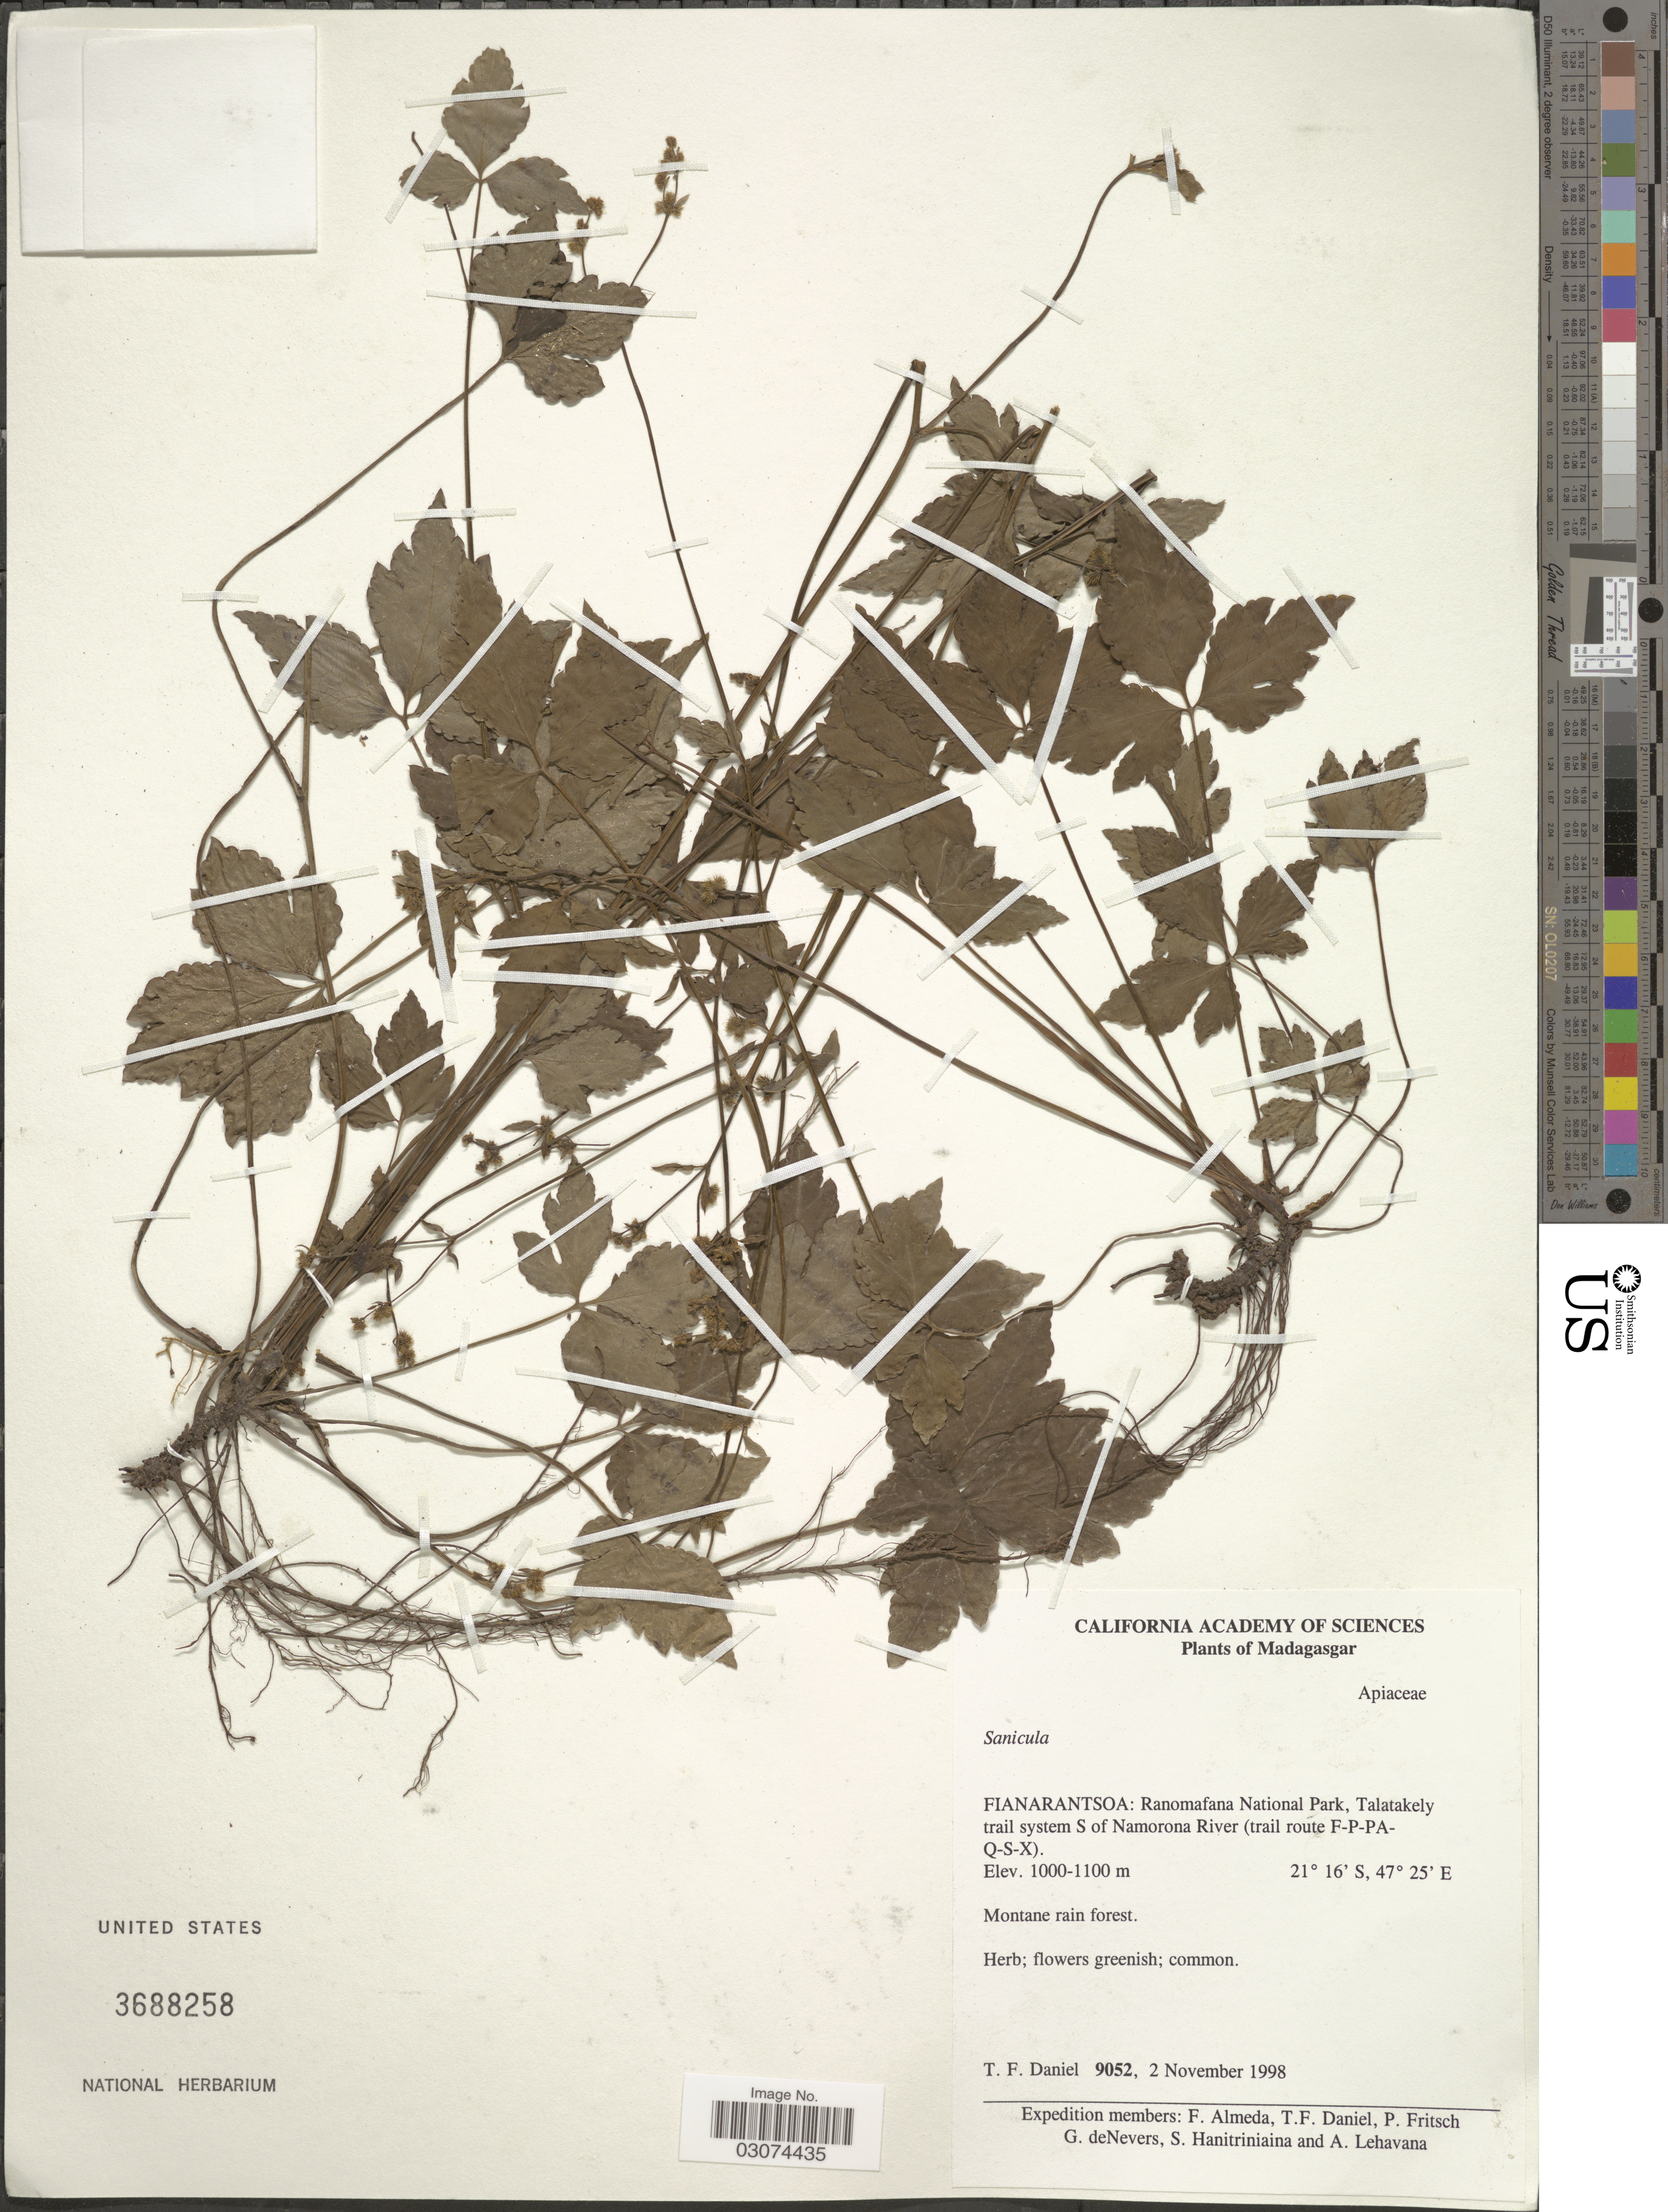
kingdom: Plantae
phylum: Tracheophyta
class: Magnoliopsida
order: Apiales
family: Apiaceae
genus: Sanicula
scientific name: Sanicula sp.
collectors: T. F. Daniel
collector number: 9052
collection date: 1998-11-02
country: Madagascar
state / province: Vatovavy Fitovinany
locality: Madagasgar. Ranomafana National Park, Talatakely trail system S of Namorona River (trail route F-P-PA-Q-S-X).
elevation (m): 1000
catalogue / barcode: US 3688258